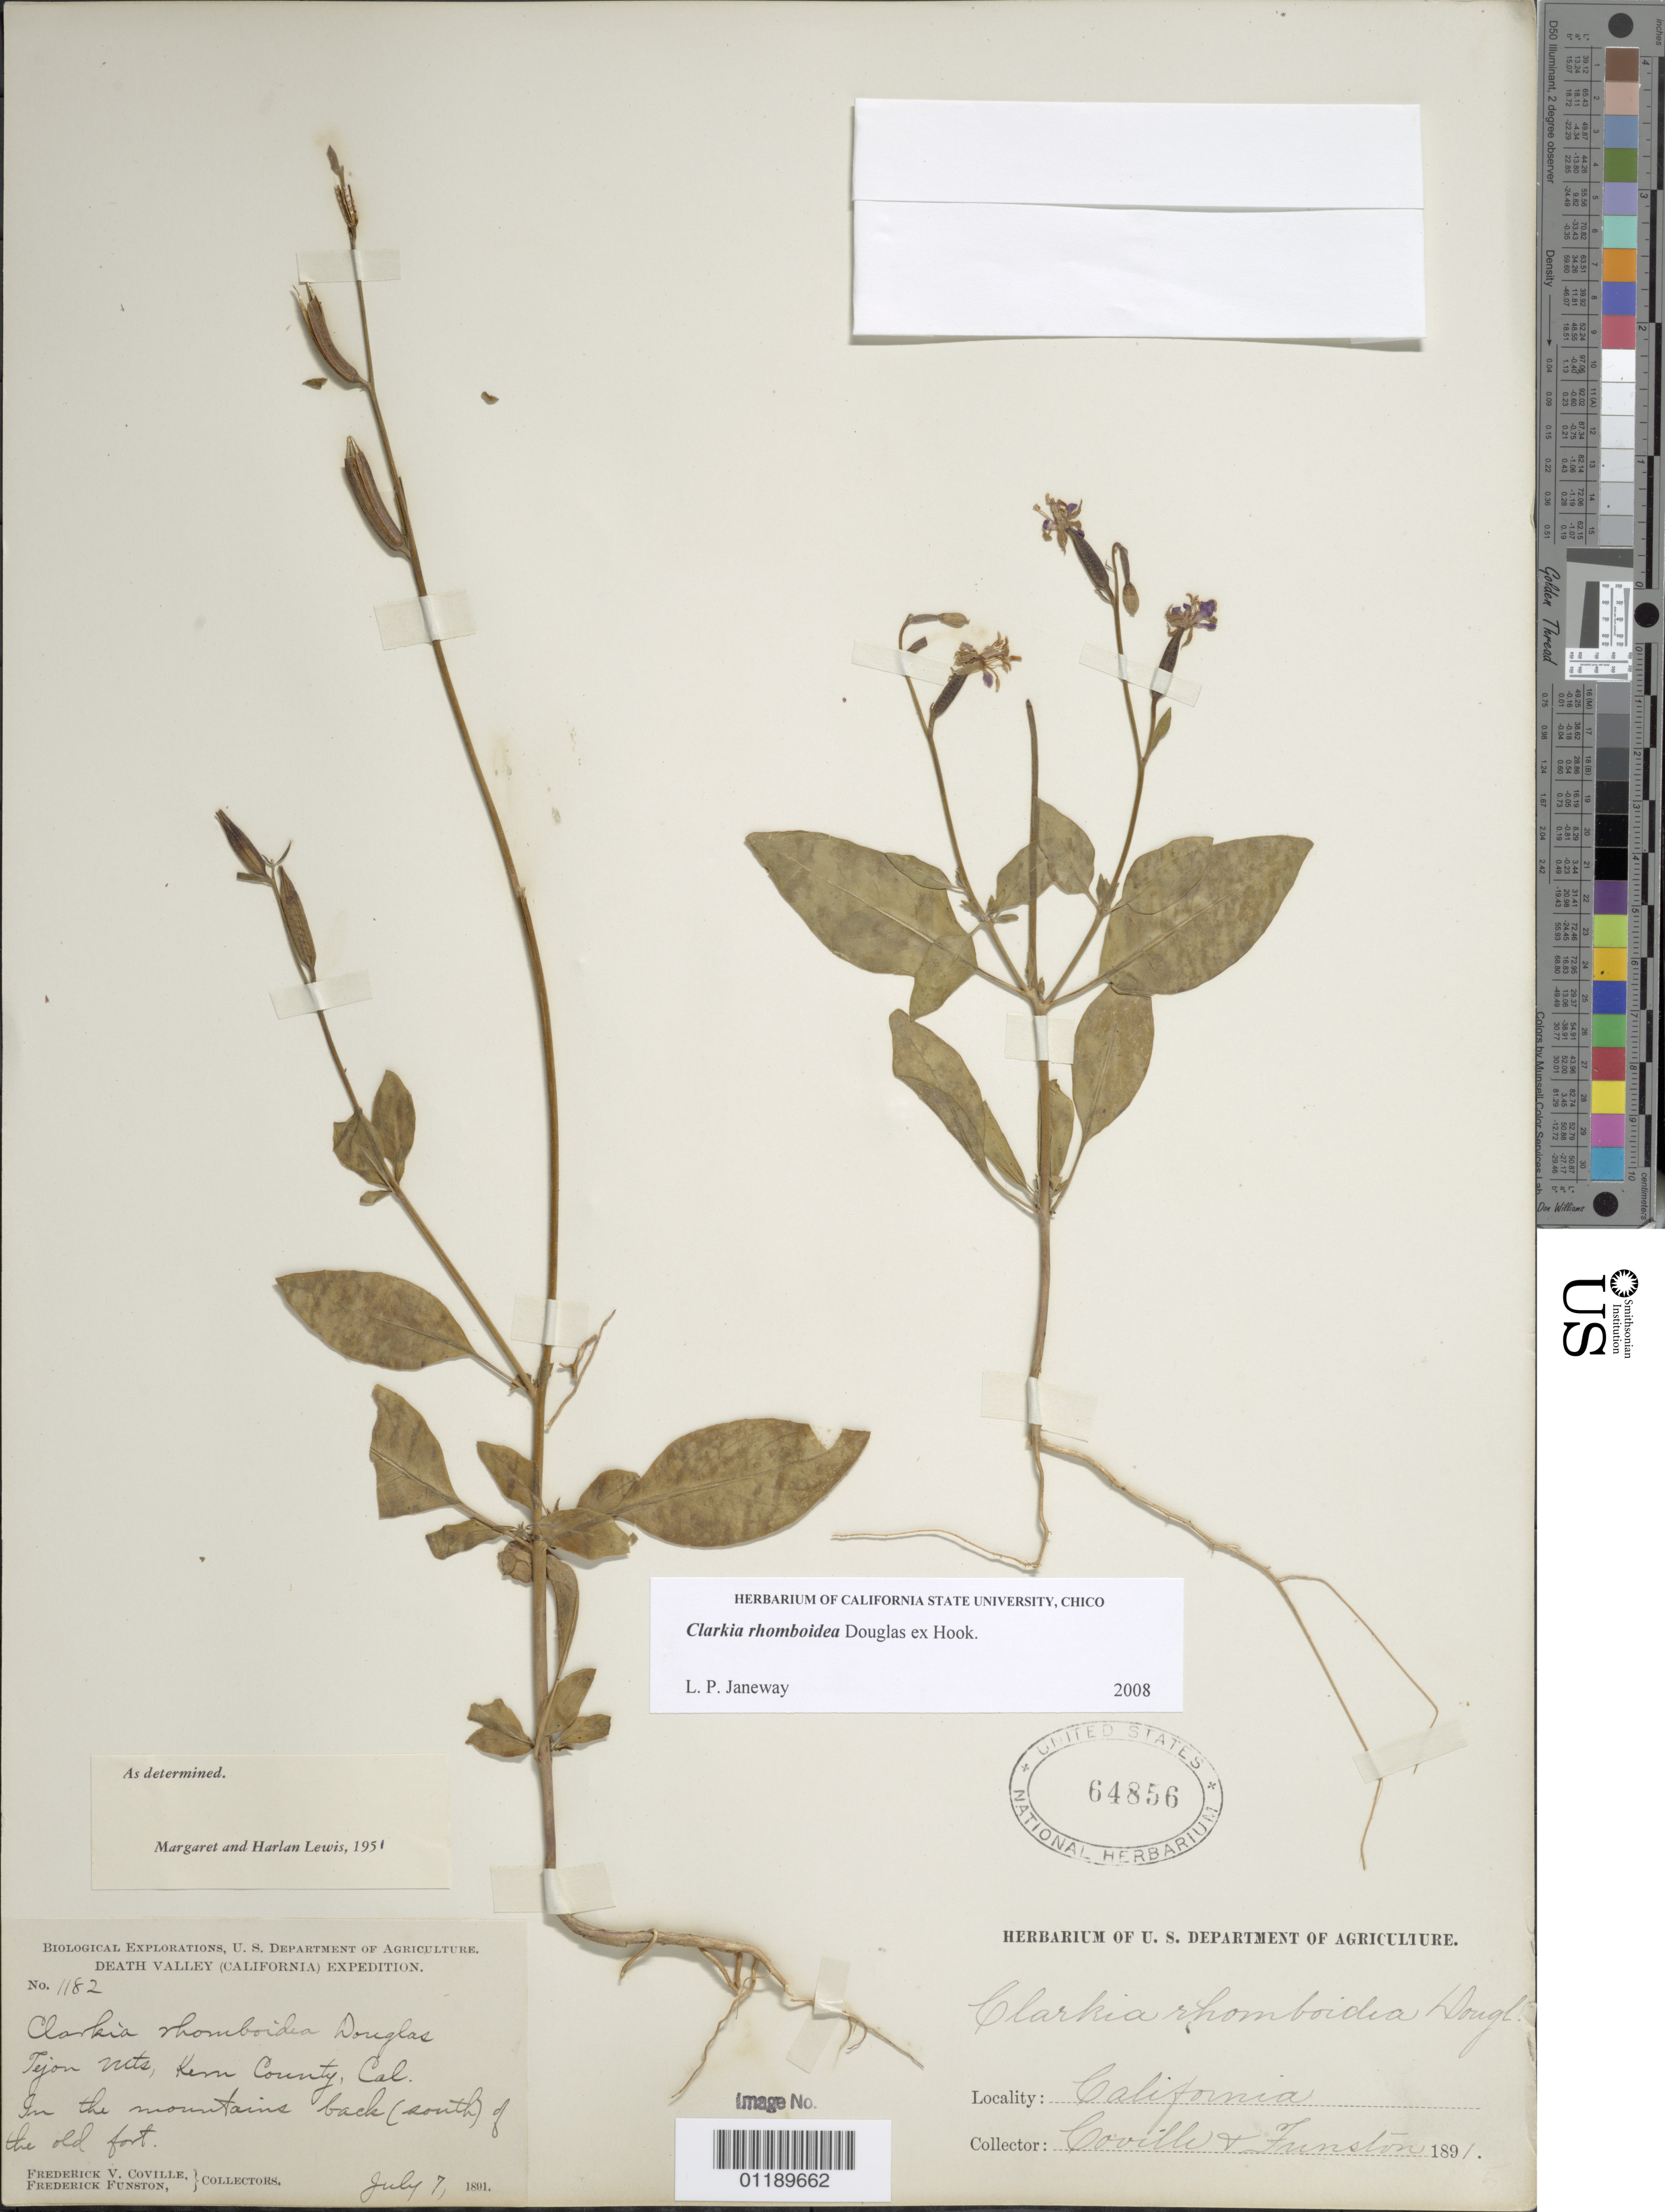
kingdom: Plantae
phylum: Tracheophyta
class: Magnoliopsida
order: Myrtales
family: Onagraceae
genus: Clarkia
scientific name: Clarkia rhomboidea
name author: Douglas ex Hook.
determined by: Janeway, L. P.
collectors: F. V. Coville & F. Funston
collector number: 1182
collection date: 1891-07-07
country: United States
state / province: California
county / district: Kern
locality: Tejon Mts, in the mountains back (south) of the old fort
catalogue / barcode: US 64856